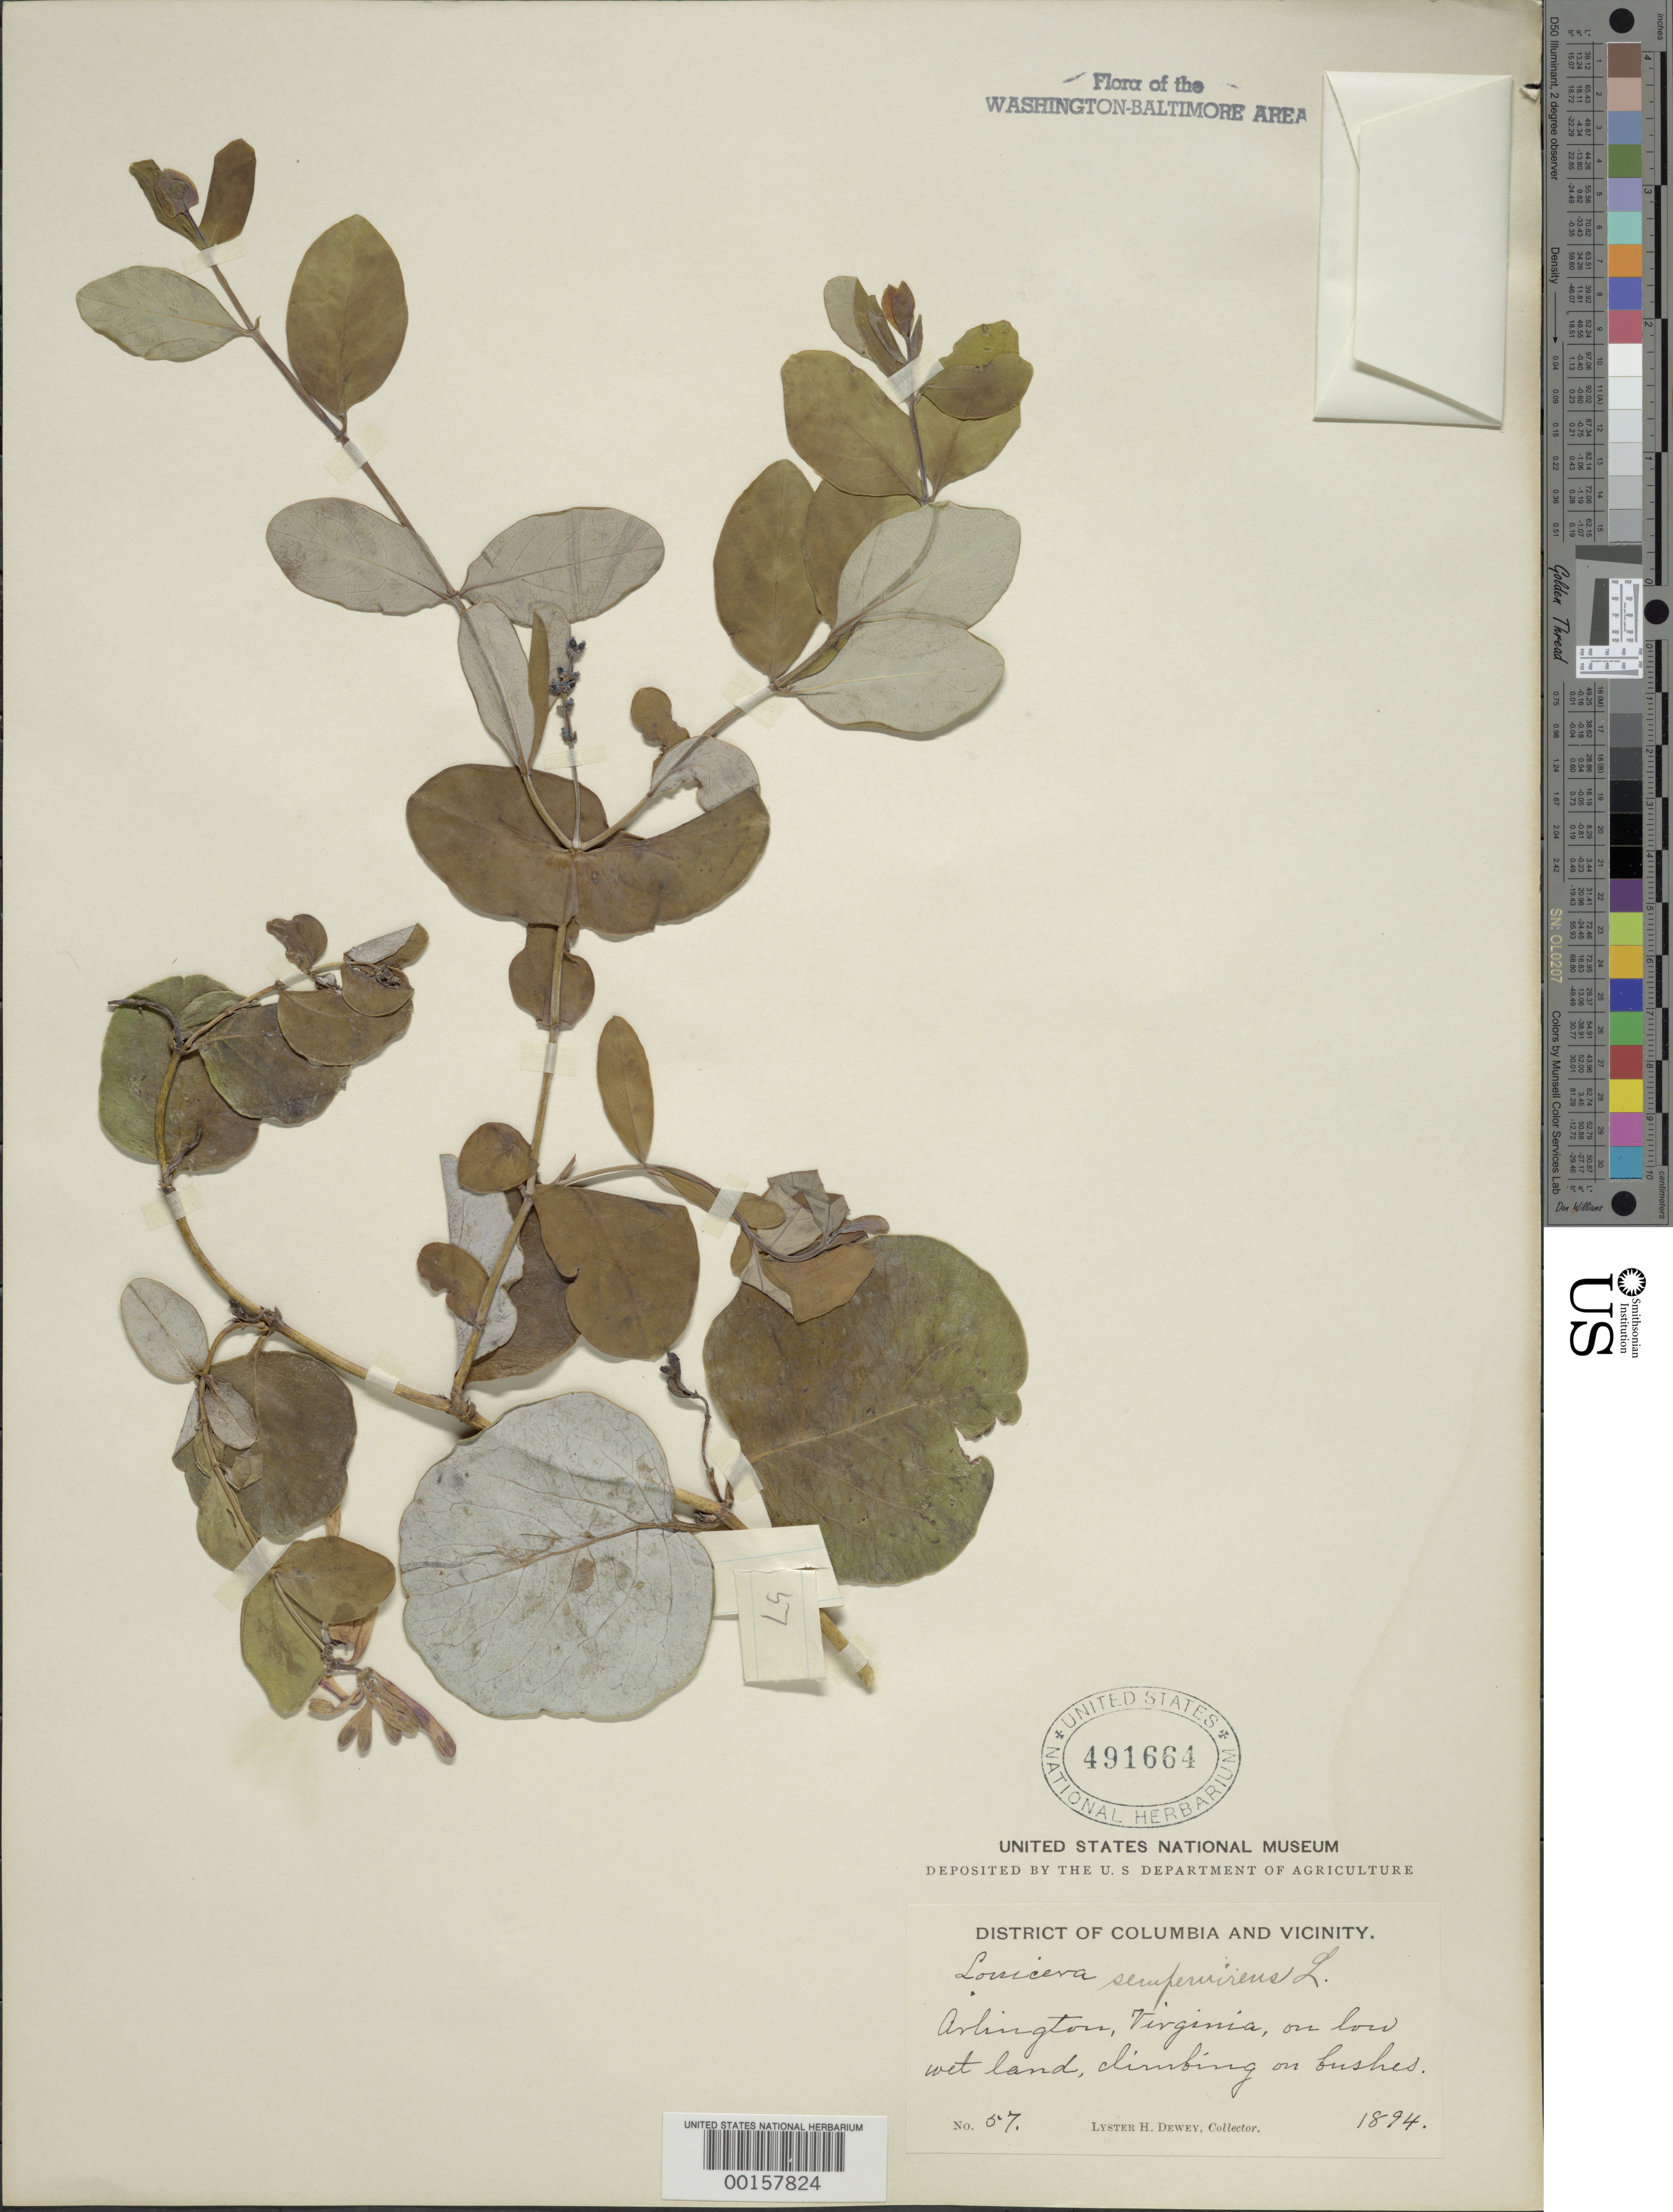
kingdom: Plantae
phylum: Tracheophyta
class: Magnoliopsida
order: Dipsacales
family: Caprifoliaceae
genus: Lonicera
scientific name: Lonicera sempervirens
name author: L.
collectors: L. H. Dewey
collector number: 57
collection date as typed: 1894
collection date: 1894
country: United States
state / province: Virginia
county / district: Arlington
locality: Arlington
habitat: Low wet land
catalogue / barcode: US 491664